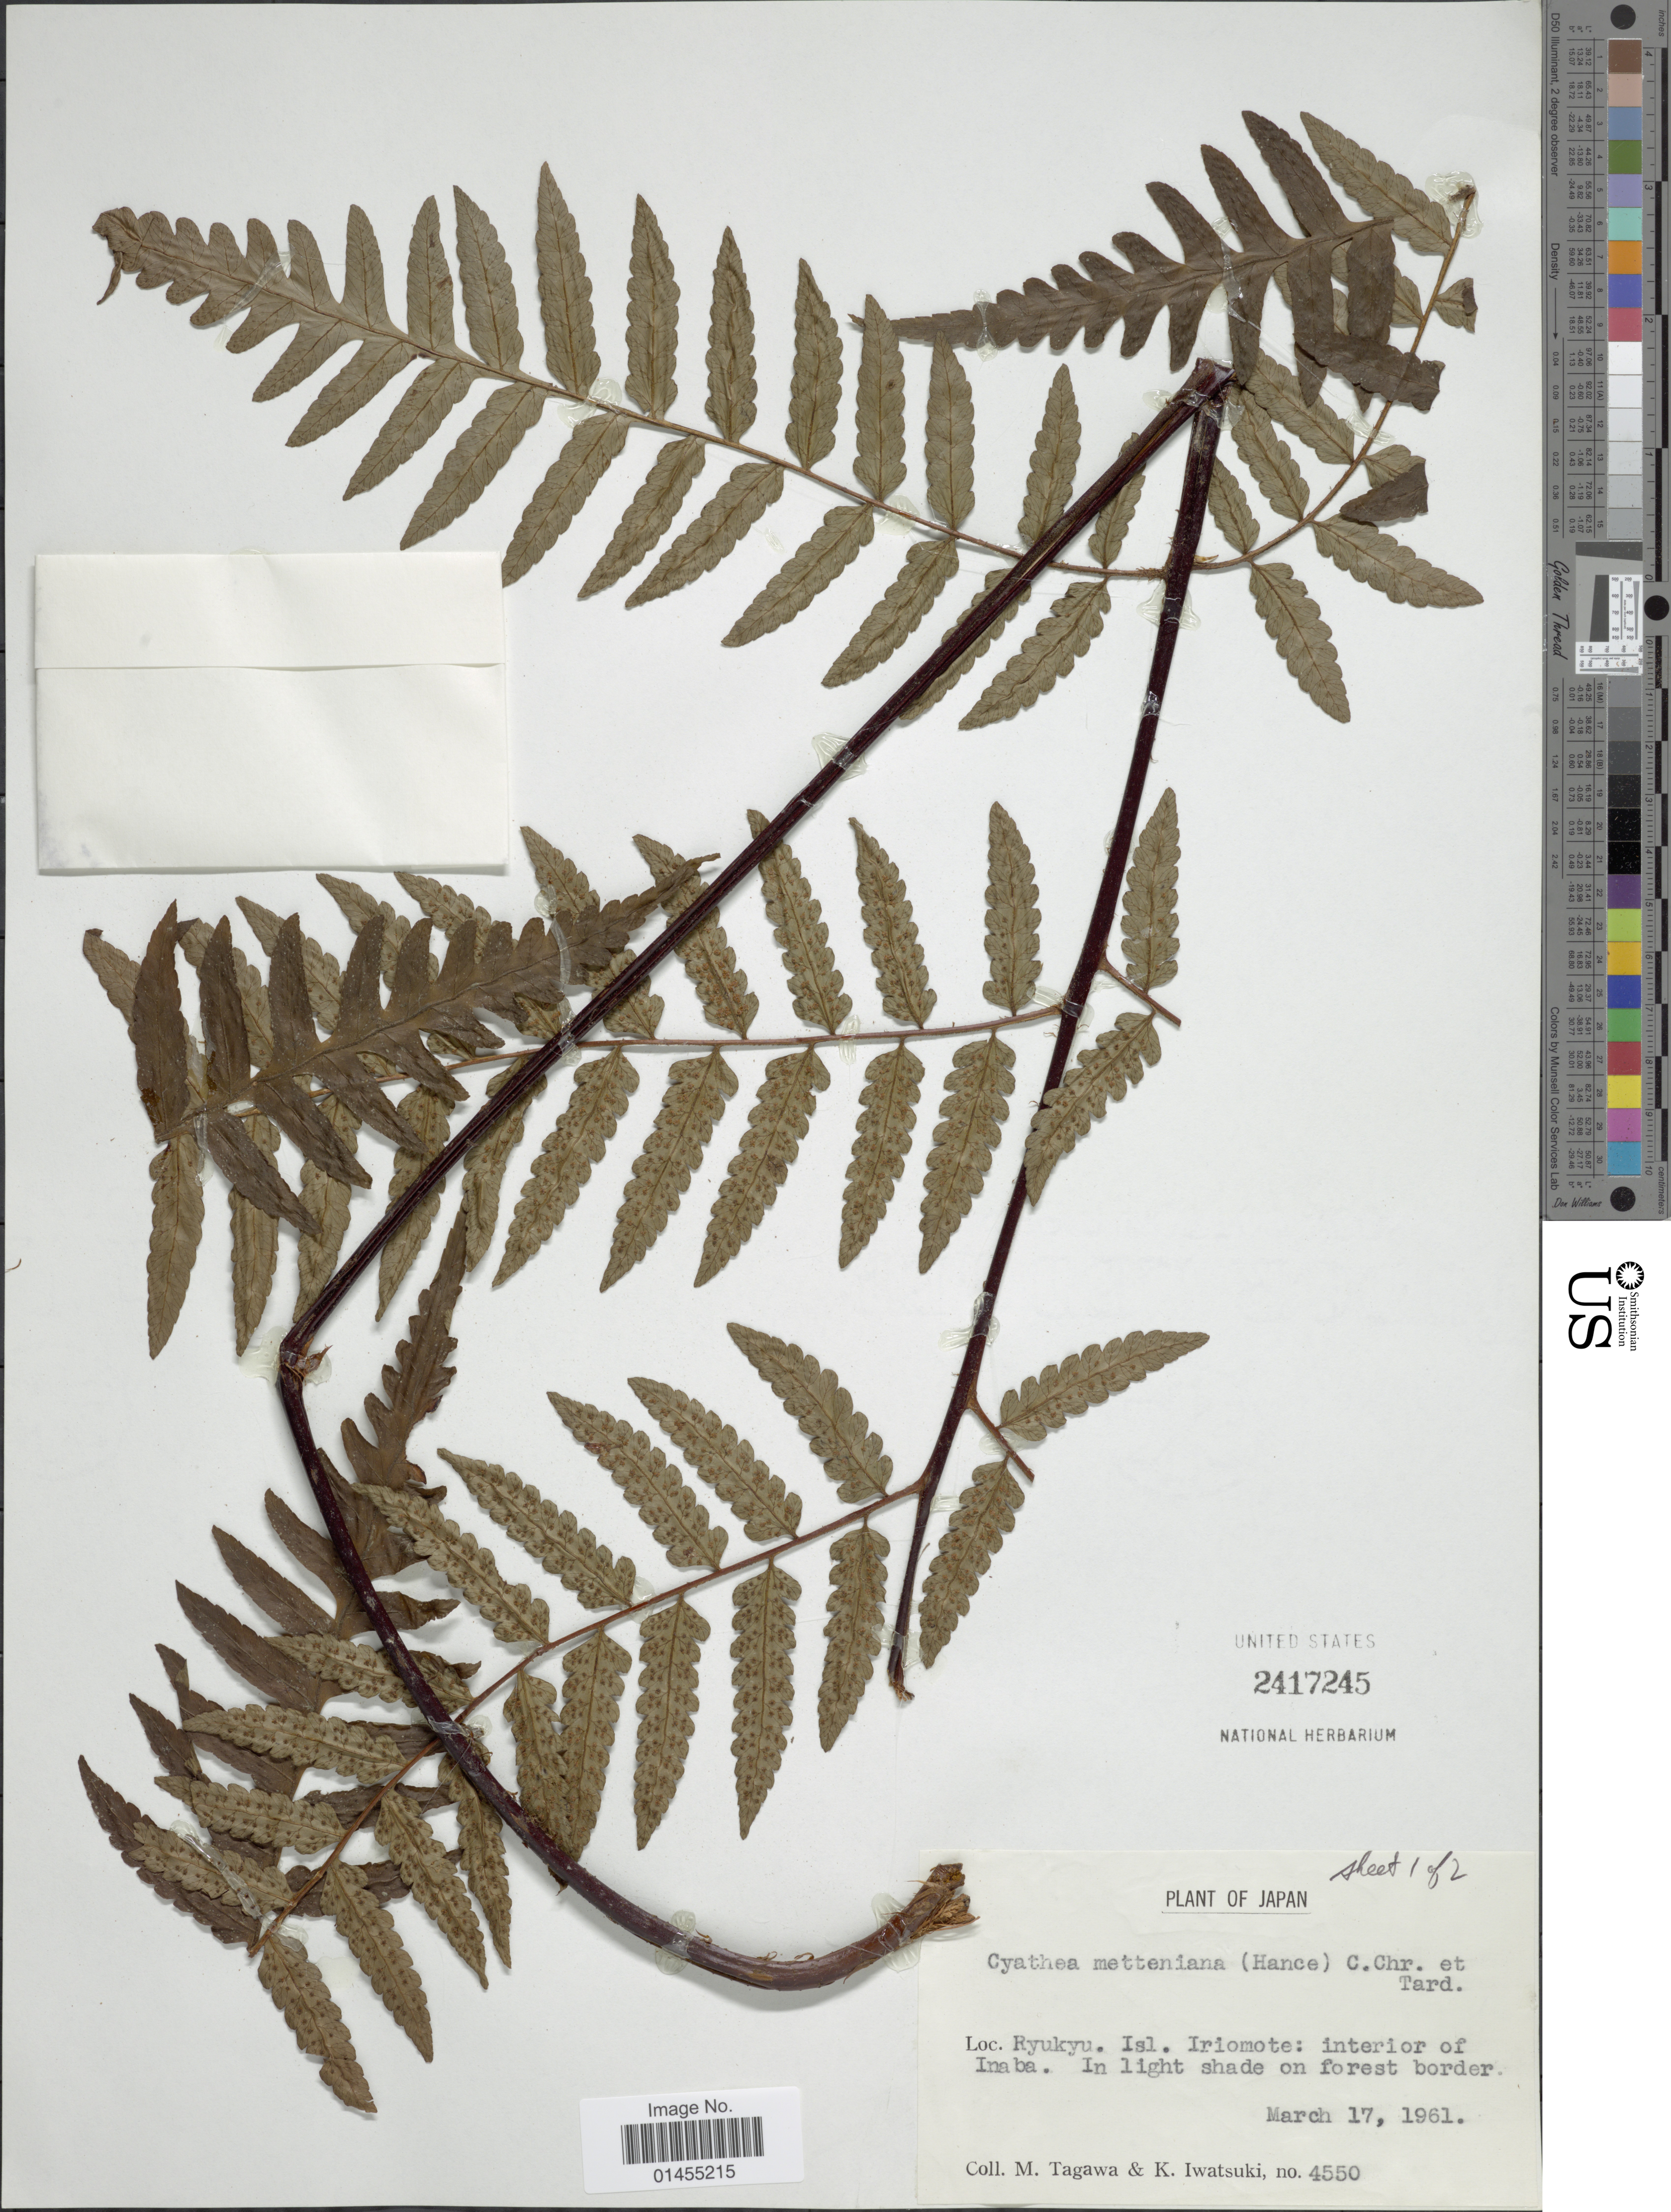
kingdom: Plantae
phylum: Tracheophyta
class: Polypodiopsida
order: Cyatheales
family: Cyatheaceae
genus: Alsophila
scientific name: Alsophila metteniana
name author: Hance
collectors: M. Tagawa & K. Iwatsuki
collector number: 4550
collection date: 1961-03-17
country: Japan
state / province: Okinawa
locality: Ryukyu. Isl. Iriomote: interior of Ina ba. In light shade on forest border.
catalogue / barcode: US 2417245